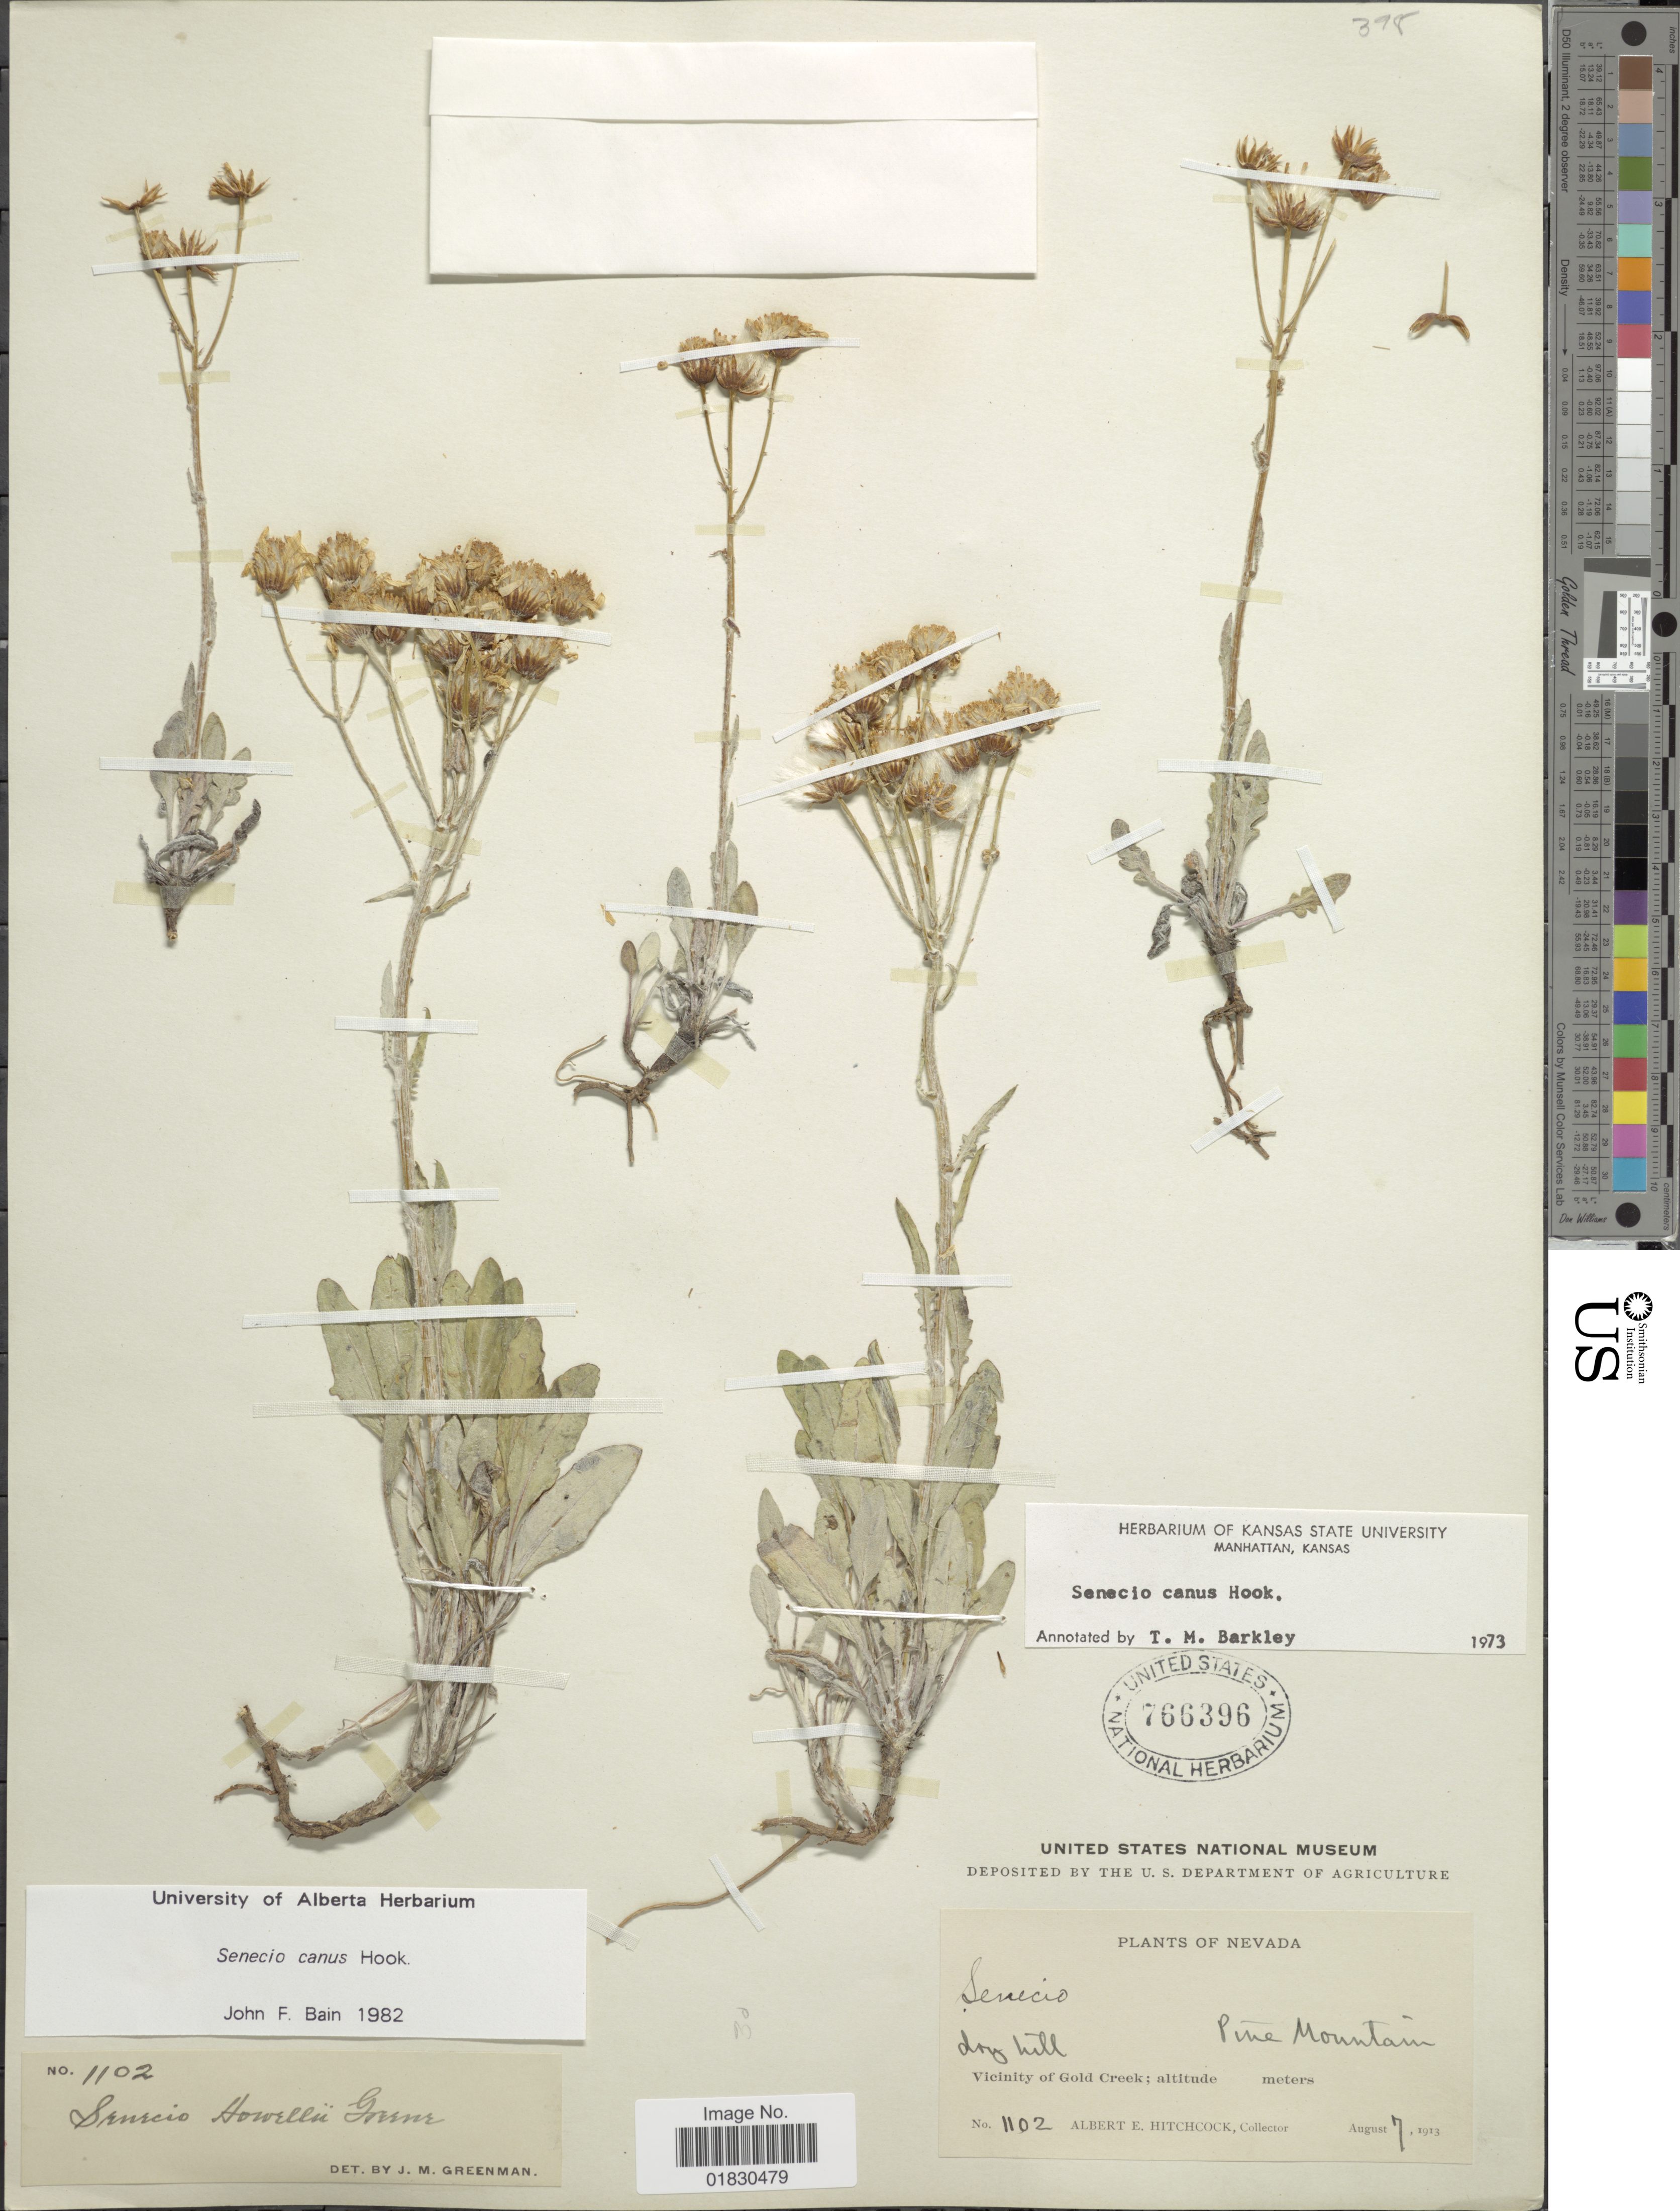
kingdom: Plantae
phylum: Tracheophyta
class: Magnoliopsida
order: Asterales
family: Asteraceae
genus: Packera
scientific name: Packera cana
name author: (Hook.) W.A. Weber & Á. Löve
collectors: A. Hitchcock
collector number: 1102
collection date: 1913-08-07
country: United States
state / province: Nevada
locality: Vicinity of Gold Creek, Pine Mountain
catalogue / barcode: US 766396